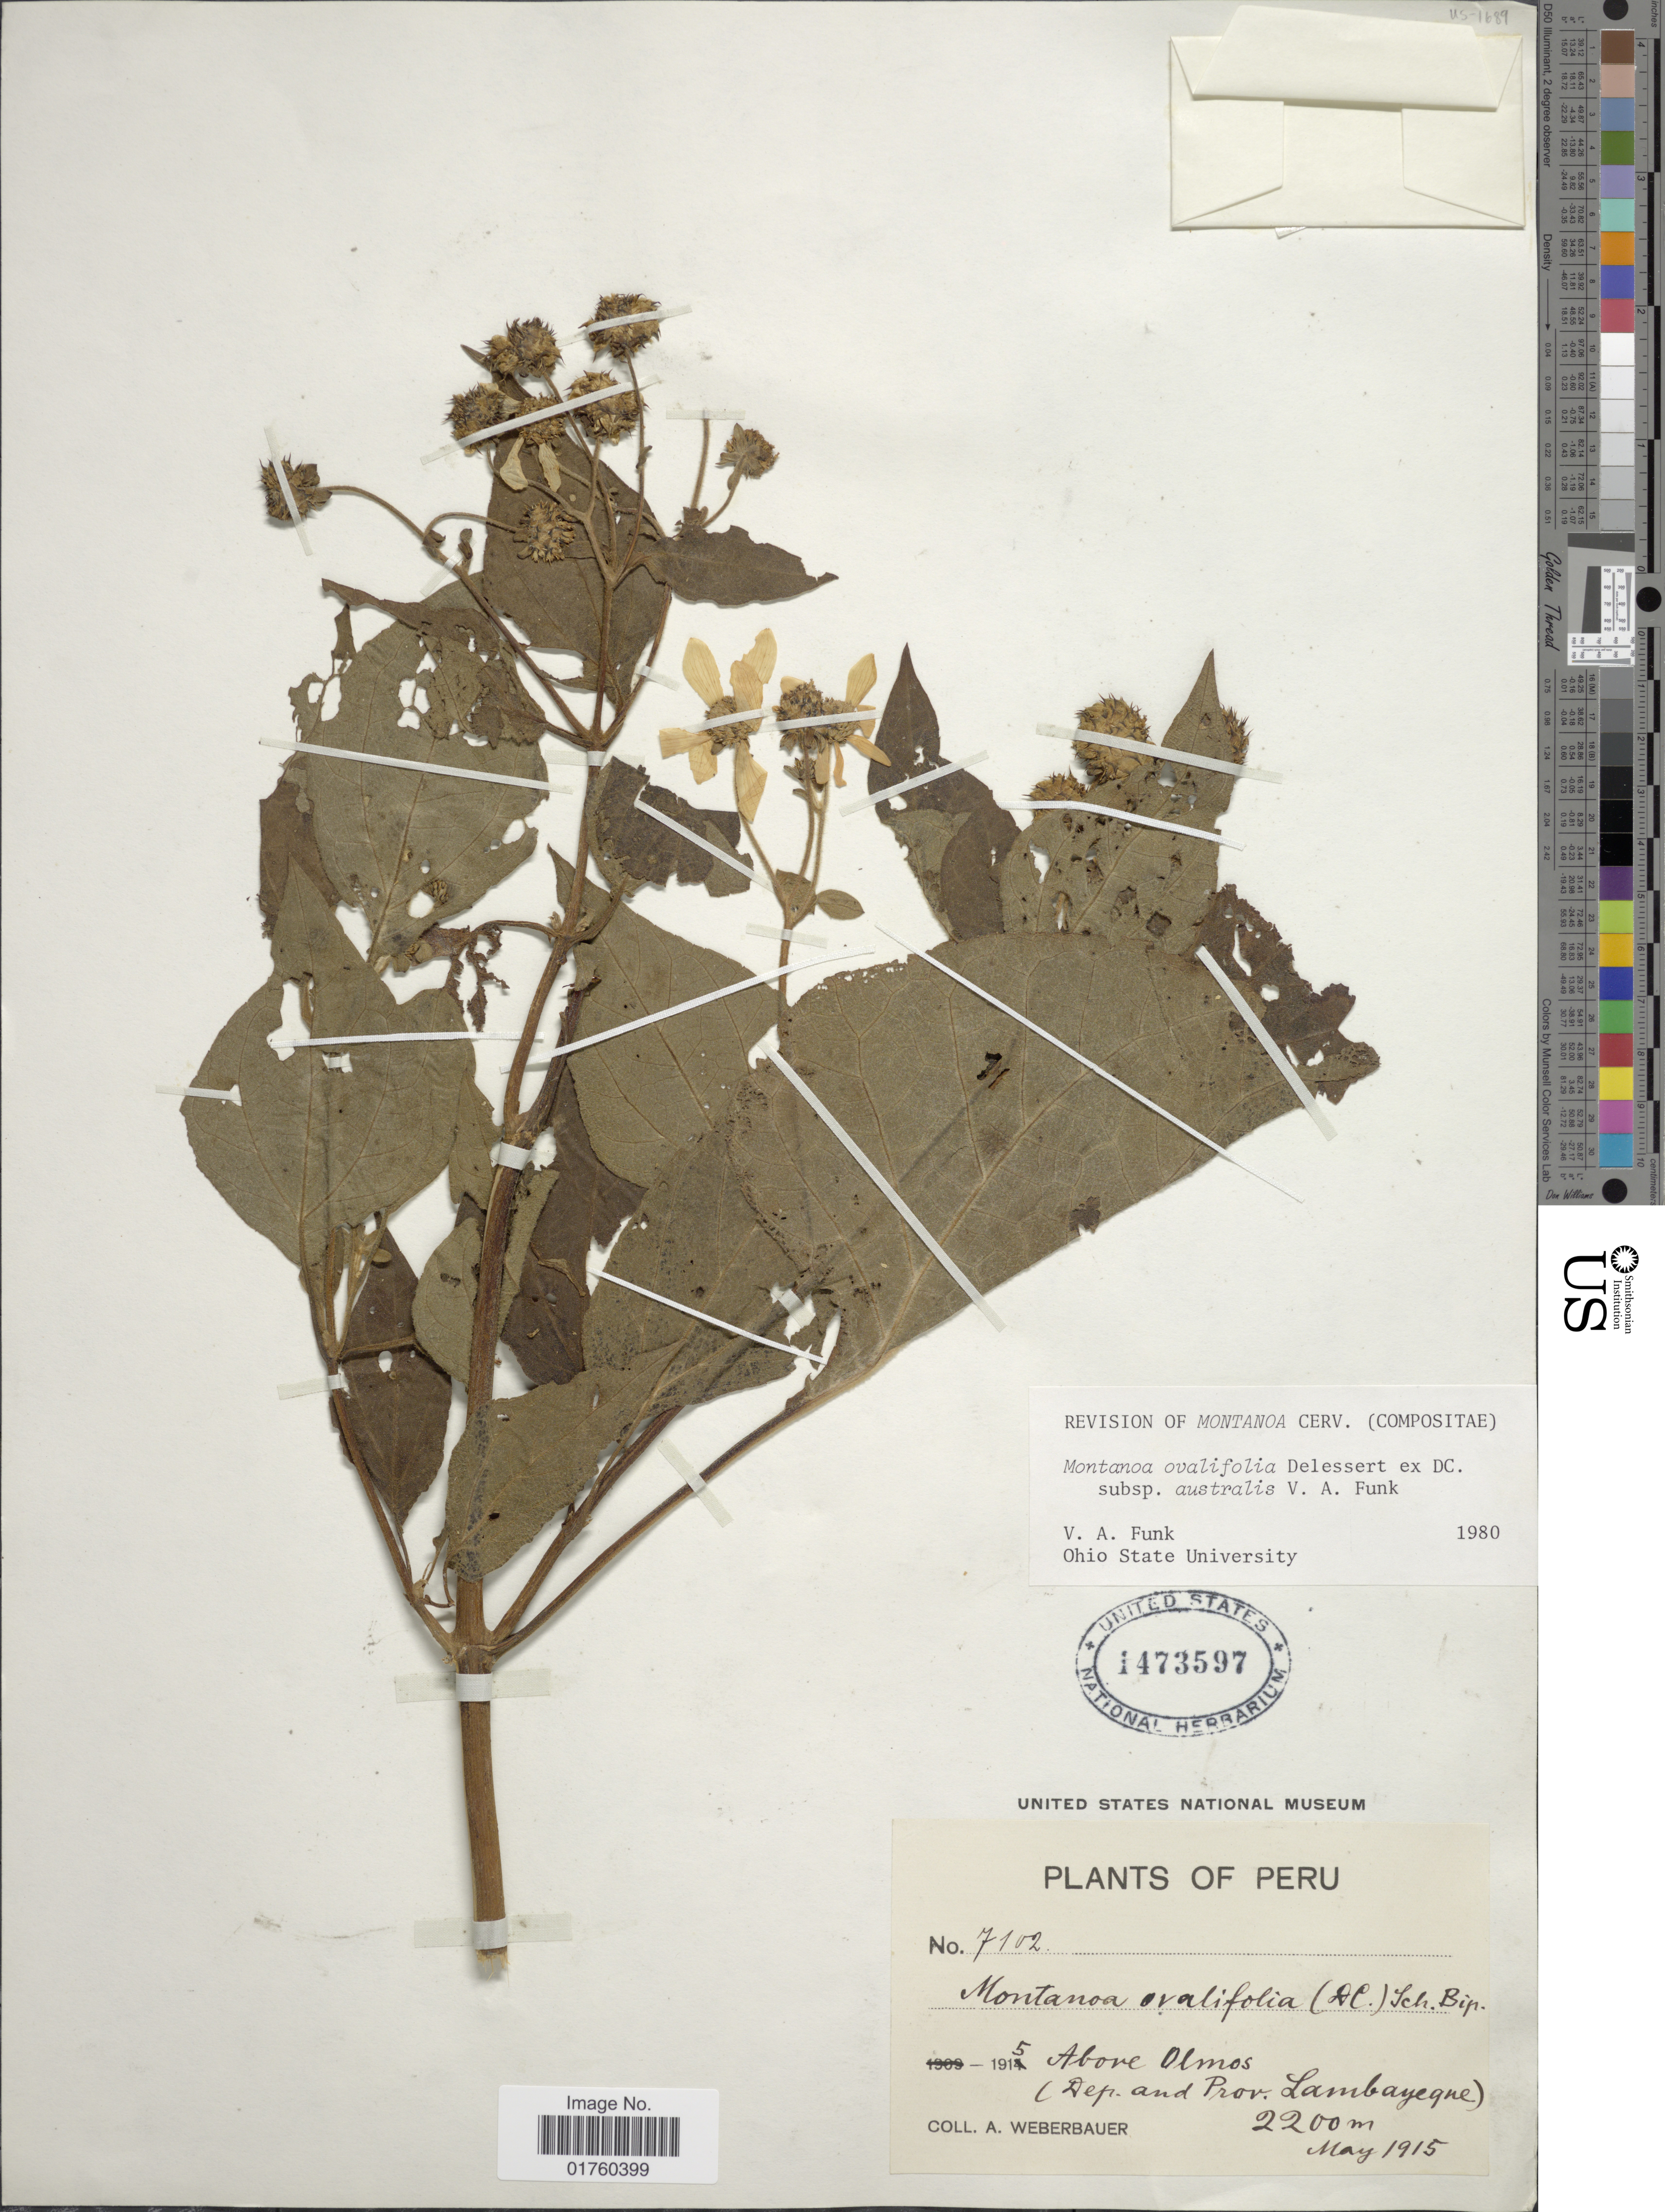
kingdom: Plantae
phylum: Tracheophyta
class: Magnoliopsida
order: Asterales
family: Asteraceae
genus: Montanoa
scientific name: Montanoa ovalifolia subsp. australis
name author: V.A. Funk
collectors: A. Weberbauer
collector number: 7102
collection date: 1915-05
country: Peru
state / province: Lambayeque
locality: Above Olmos (Dep. and Prov. Lambayegne)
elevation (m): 2200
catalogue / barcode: US 1473597